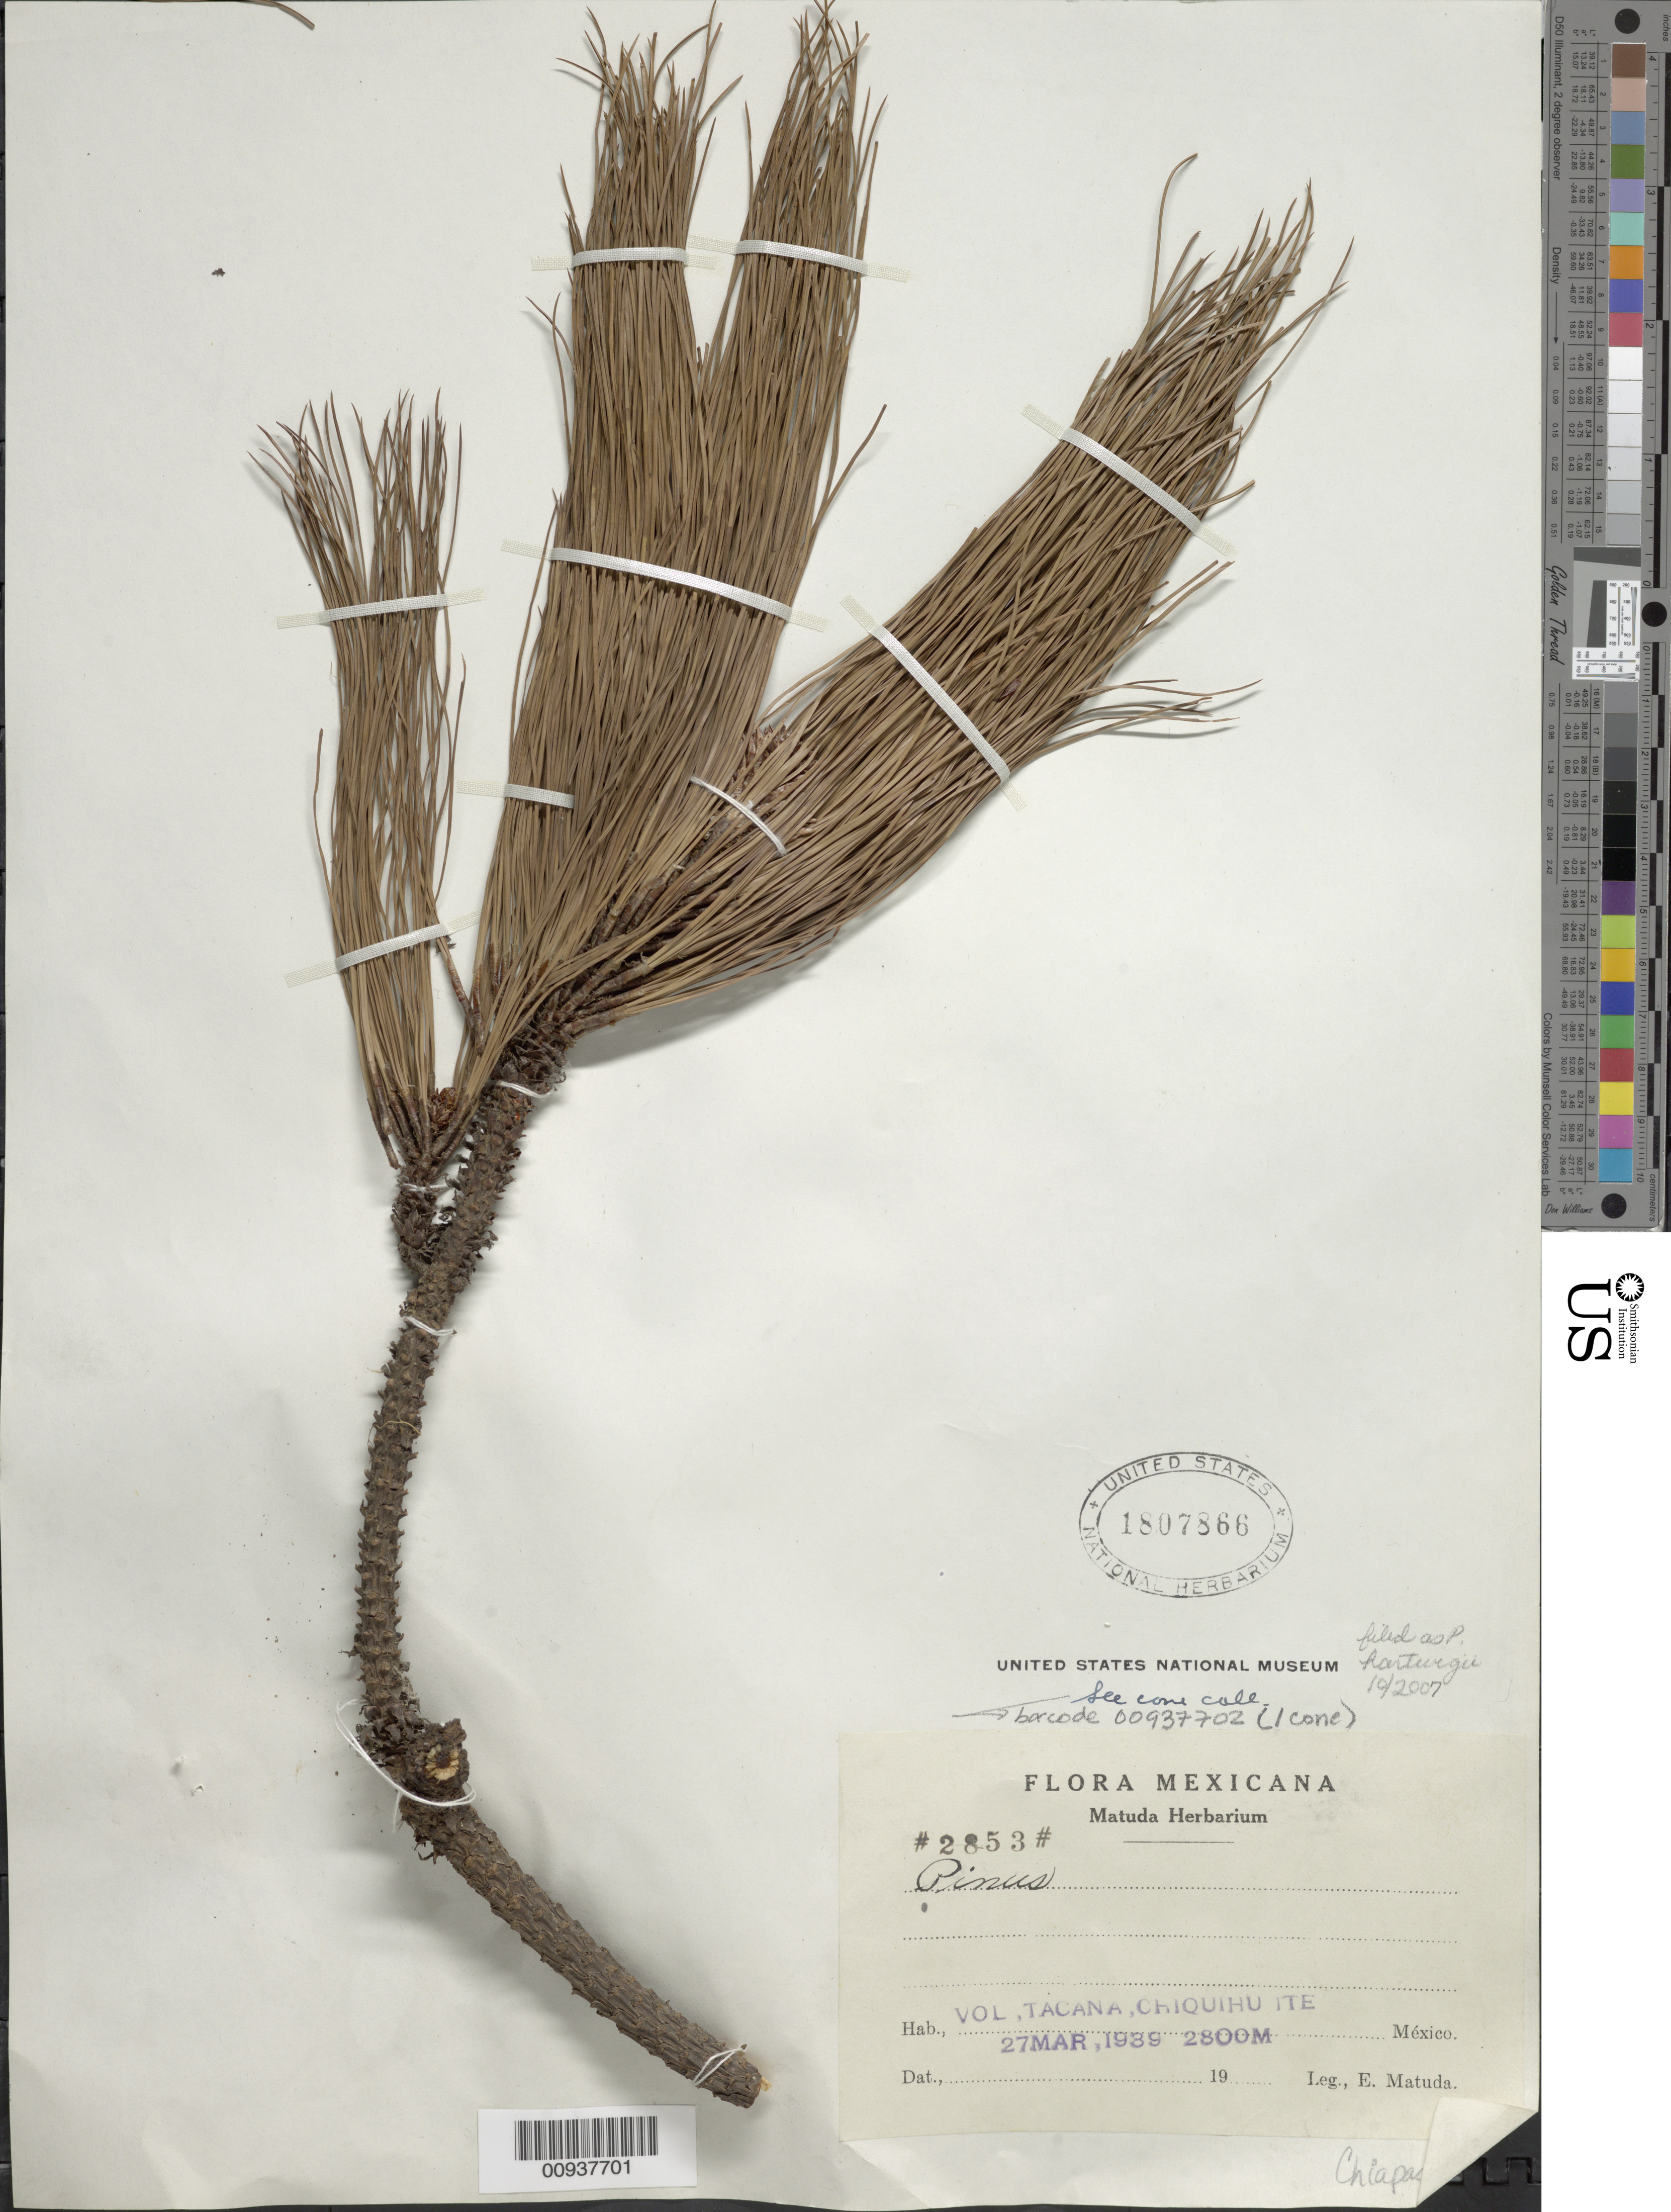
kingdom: Plantae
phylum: Tracheophyta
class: Pinopsida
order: Pinales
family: Pinaceae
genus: Pinus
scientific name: Pinus hartwegii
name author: Lindl.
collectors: E. Matuda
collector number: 2853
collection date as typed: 27 Mar 1939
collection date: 1939-03-27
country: Mexico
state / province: Chiapas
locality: Vol. Tacana, Chiquihuite.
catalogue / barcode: US 1807866